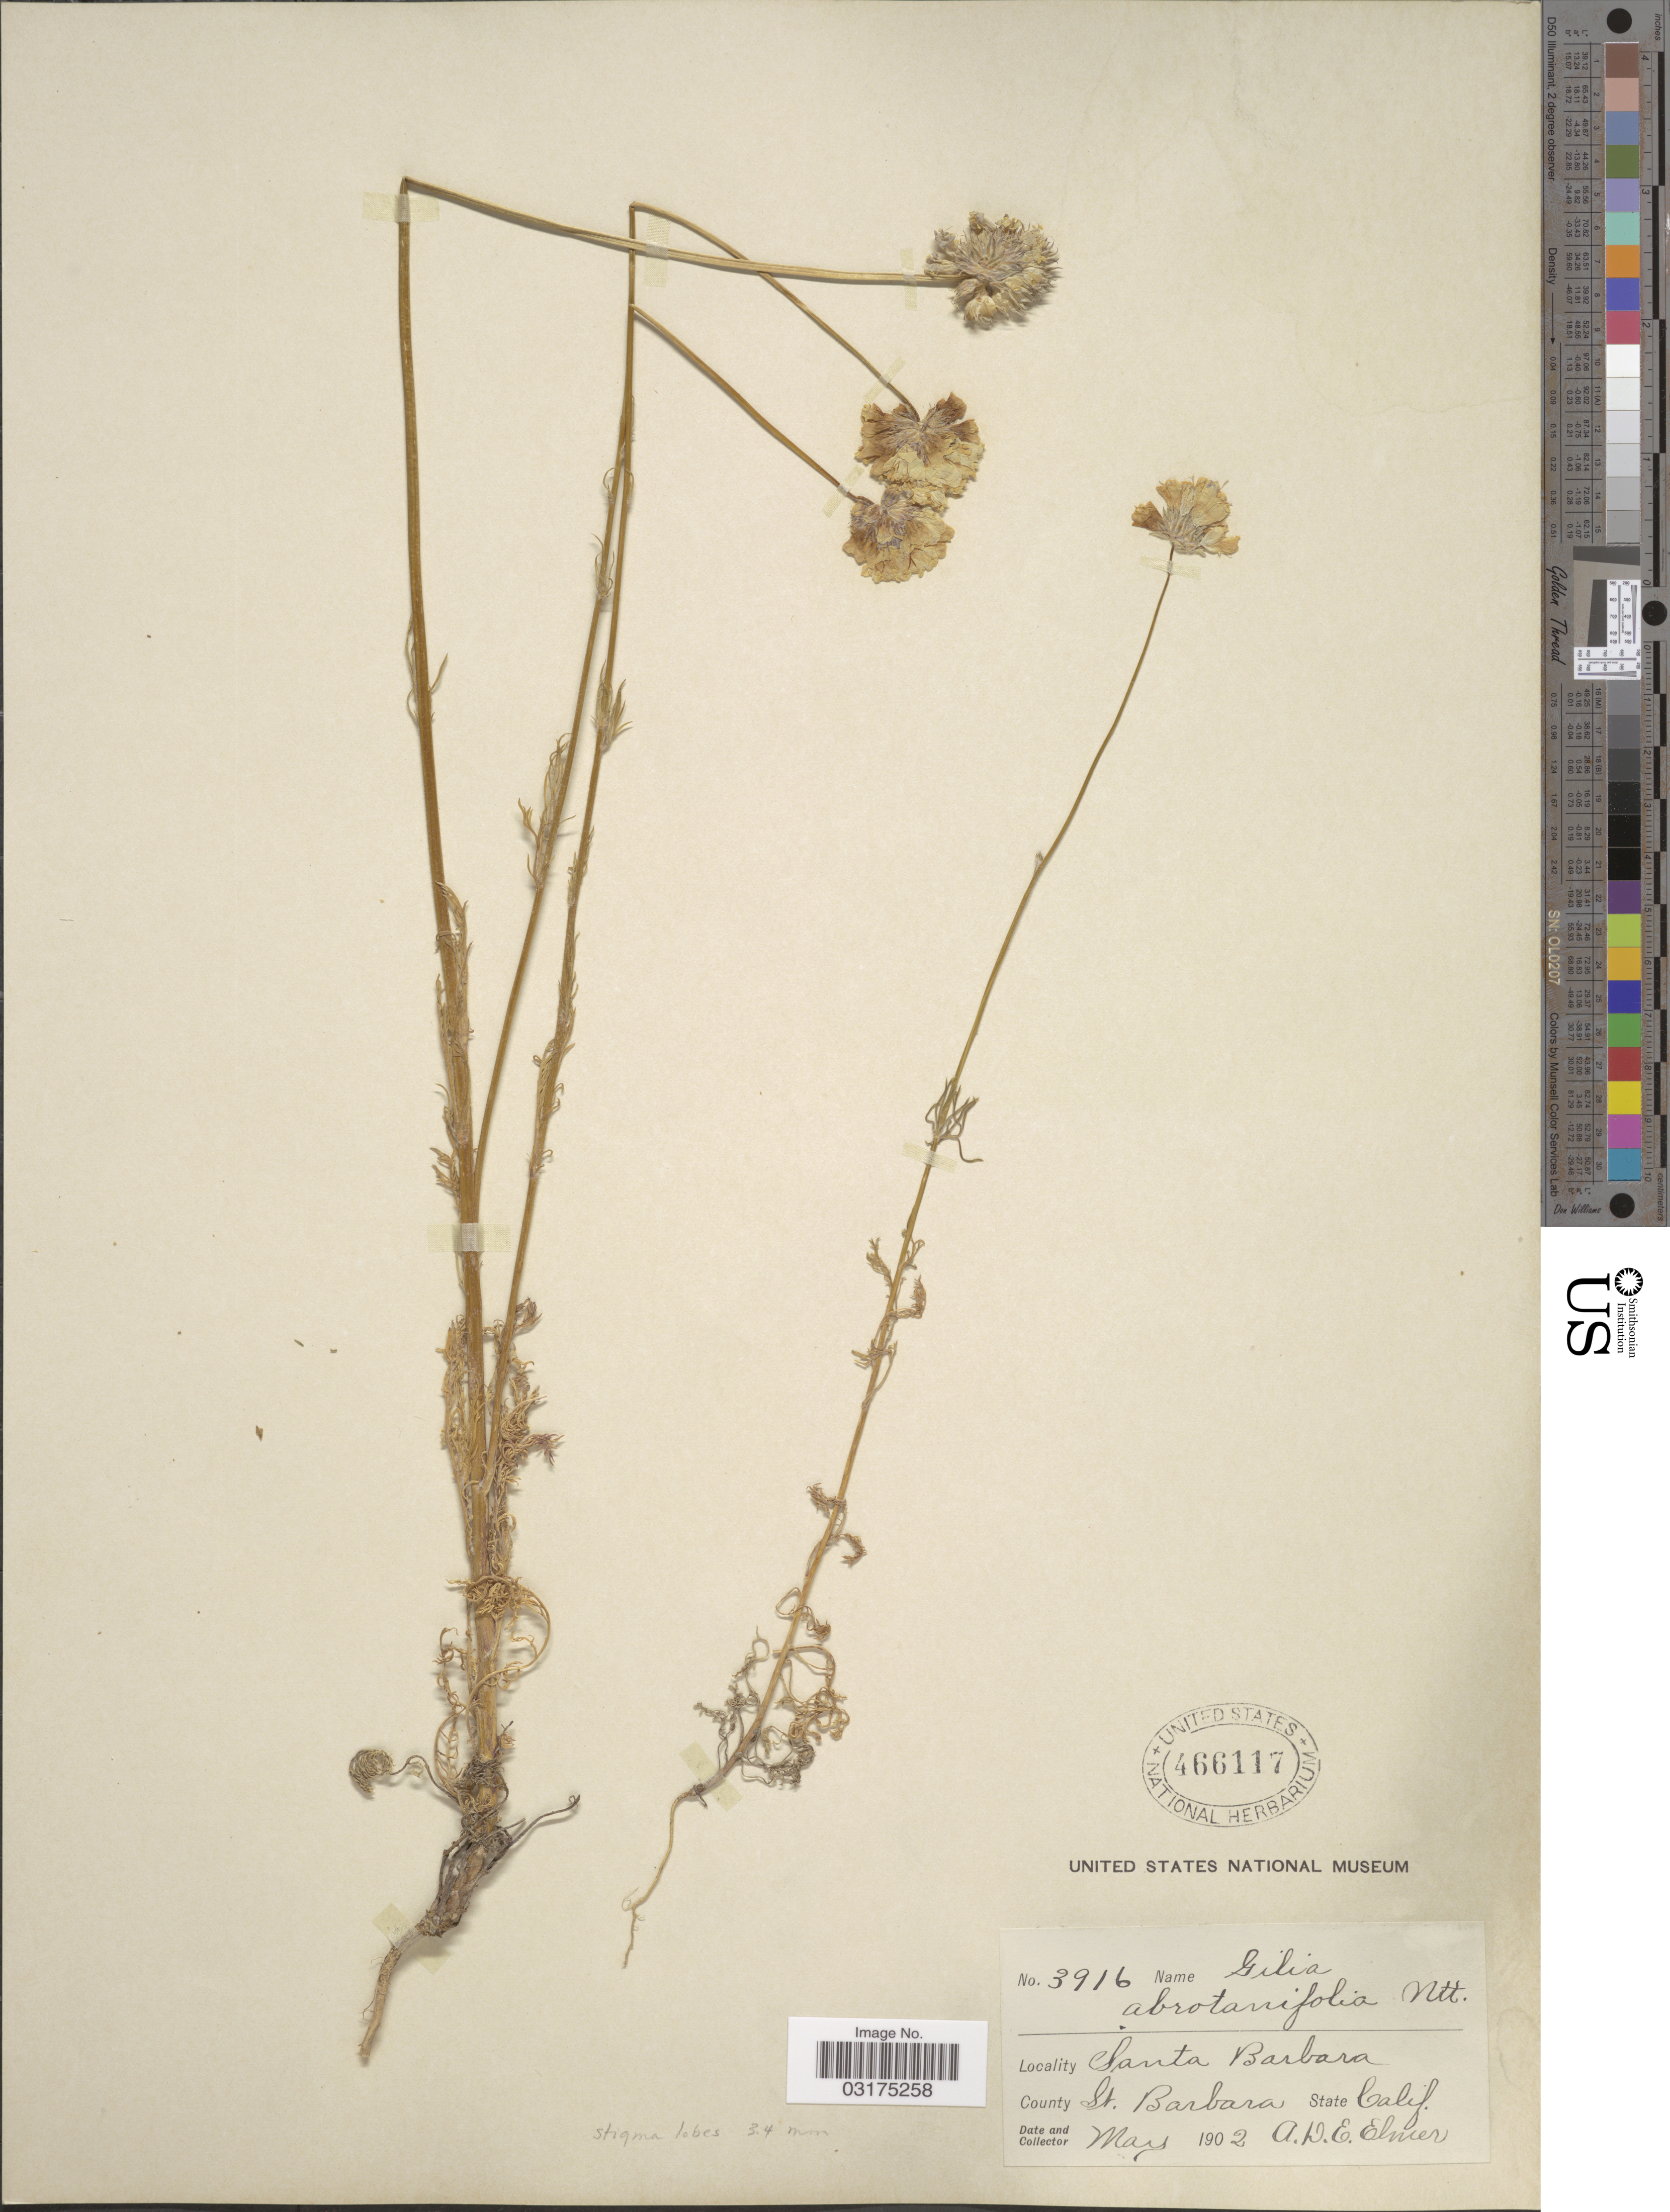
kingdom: Plantae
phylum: Tracheophyta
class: Magnoliopsida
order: Ericales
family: Polemoniaceae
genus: Gilia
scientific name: Gilia capitata subsp. abrotanifolia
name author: (Nutt. ex Greene) V.E. Grant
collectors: A. D. E. Elmer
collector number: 3916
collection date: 1902-05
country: United States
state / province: California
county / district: Santa Barbara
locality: Santa Barbara, County St. Barbara.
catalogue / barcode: US 466117